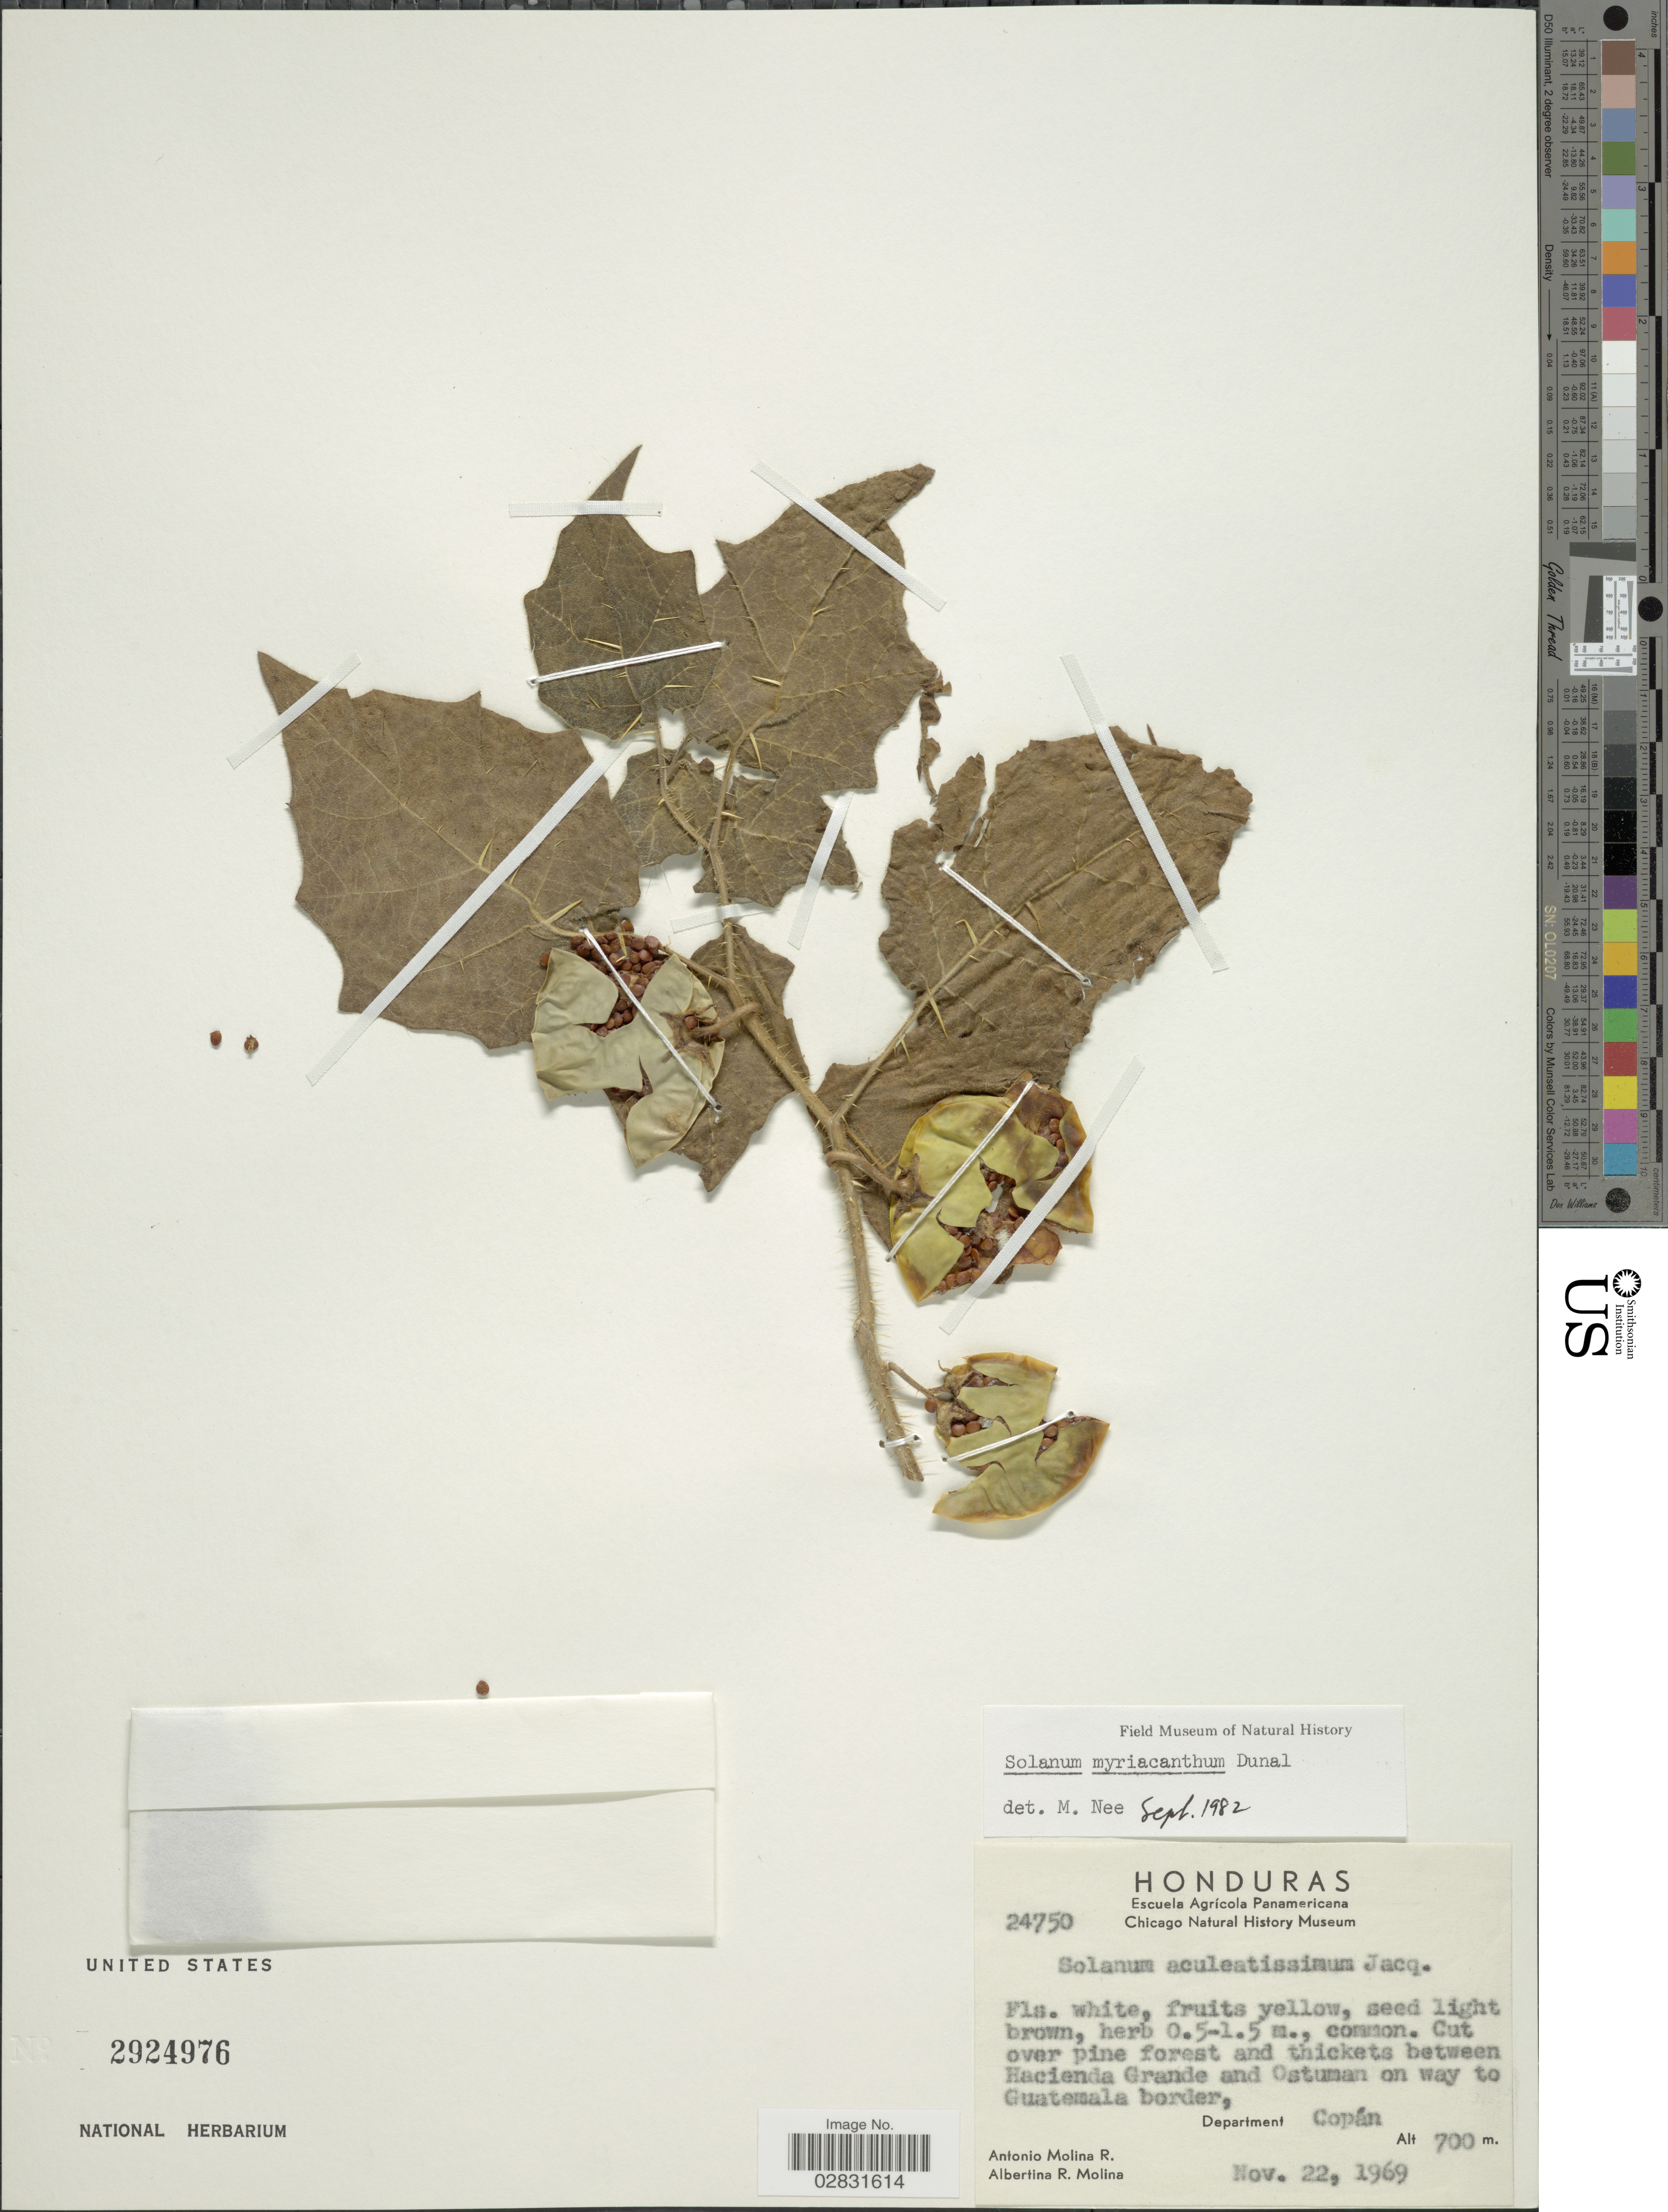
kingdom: Plantae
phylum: Tracheophyta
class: Magnoliopsida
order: Solanales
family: Solanaceae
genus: Solanum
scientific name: Solanum myriacanthum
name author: Dunal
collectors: A. Molina R. & A. R. Molina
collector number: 24750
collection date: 1969-11-22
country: Honduras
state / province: Copán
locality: Cut over pine forest and thickets between Hacienda Grande and Ostuman on way to Guatemala border, Department Copán.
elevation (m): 700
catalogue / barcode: US 2924976